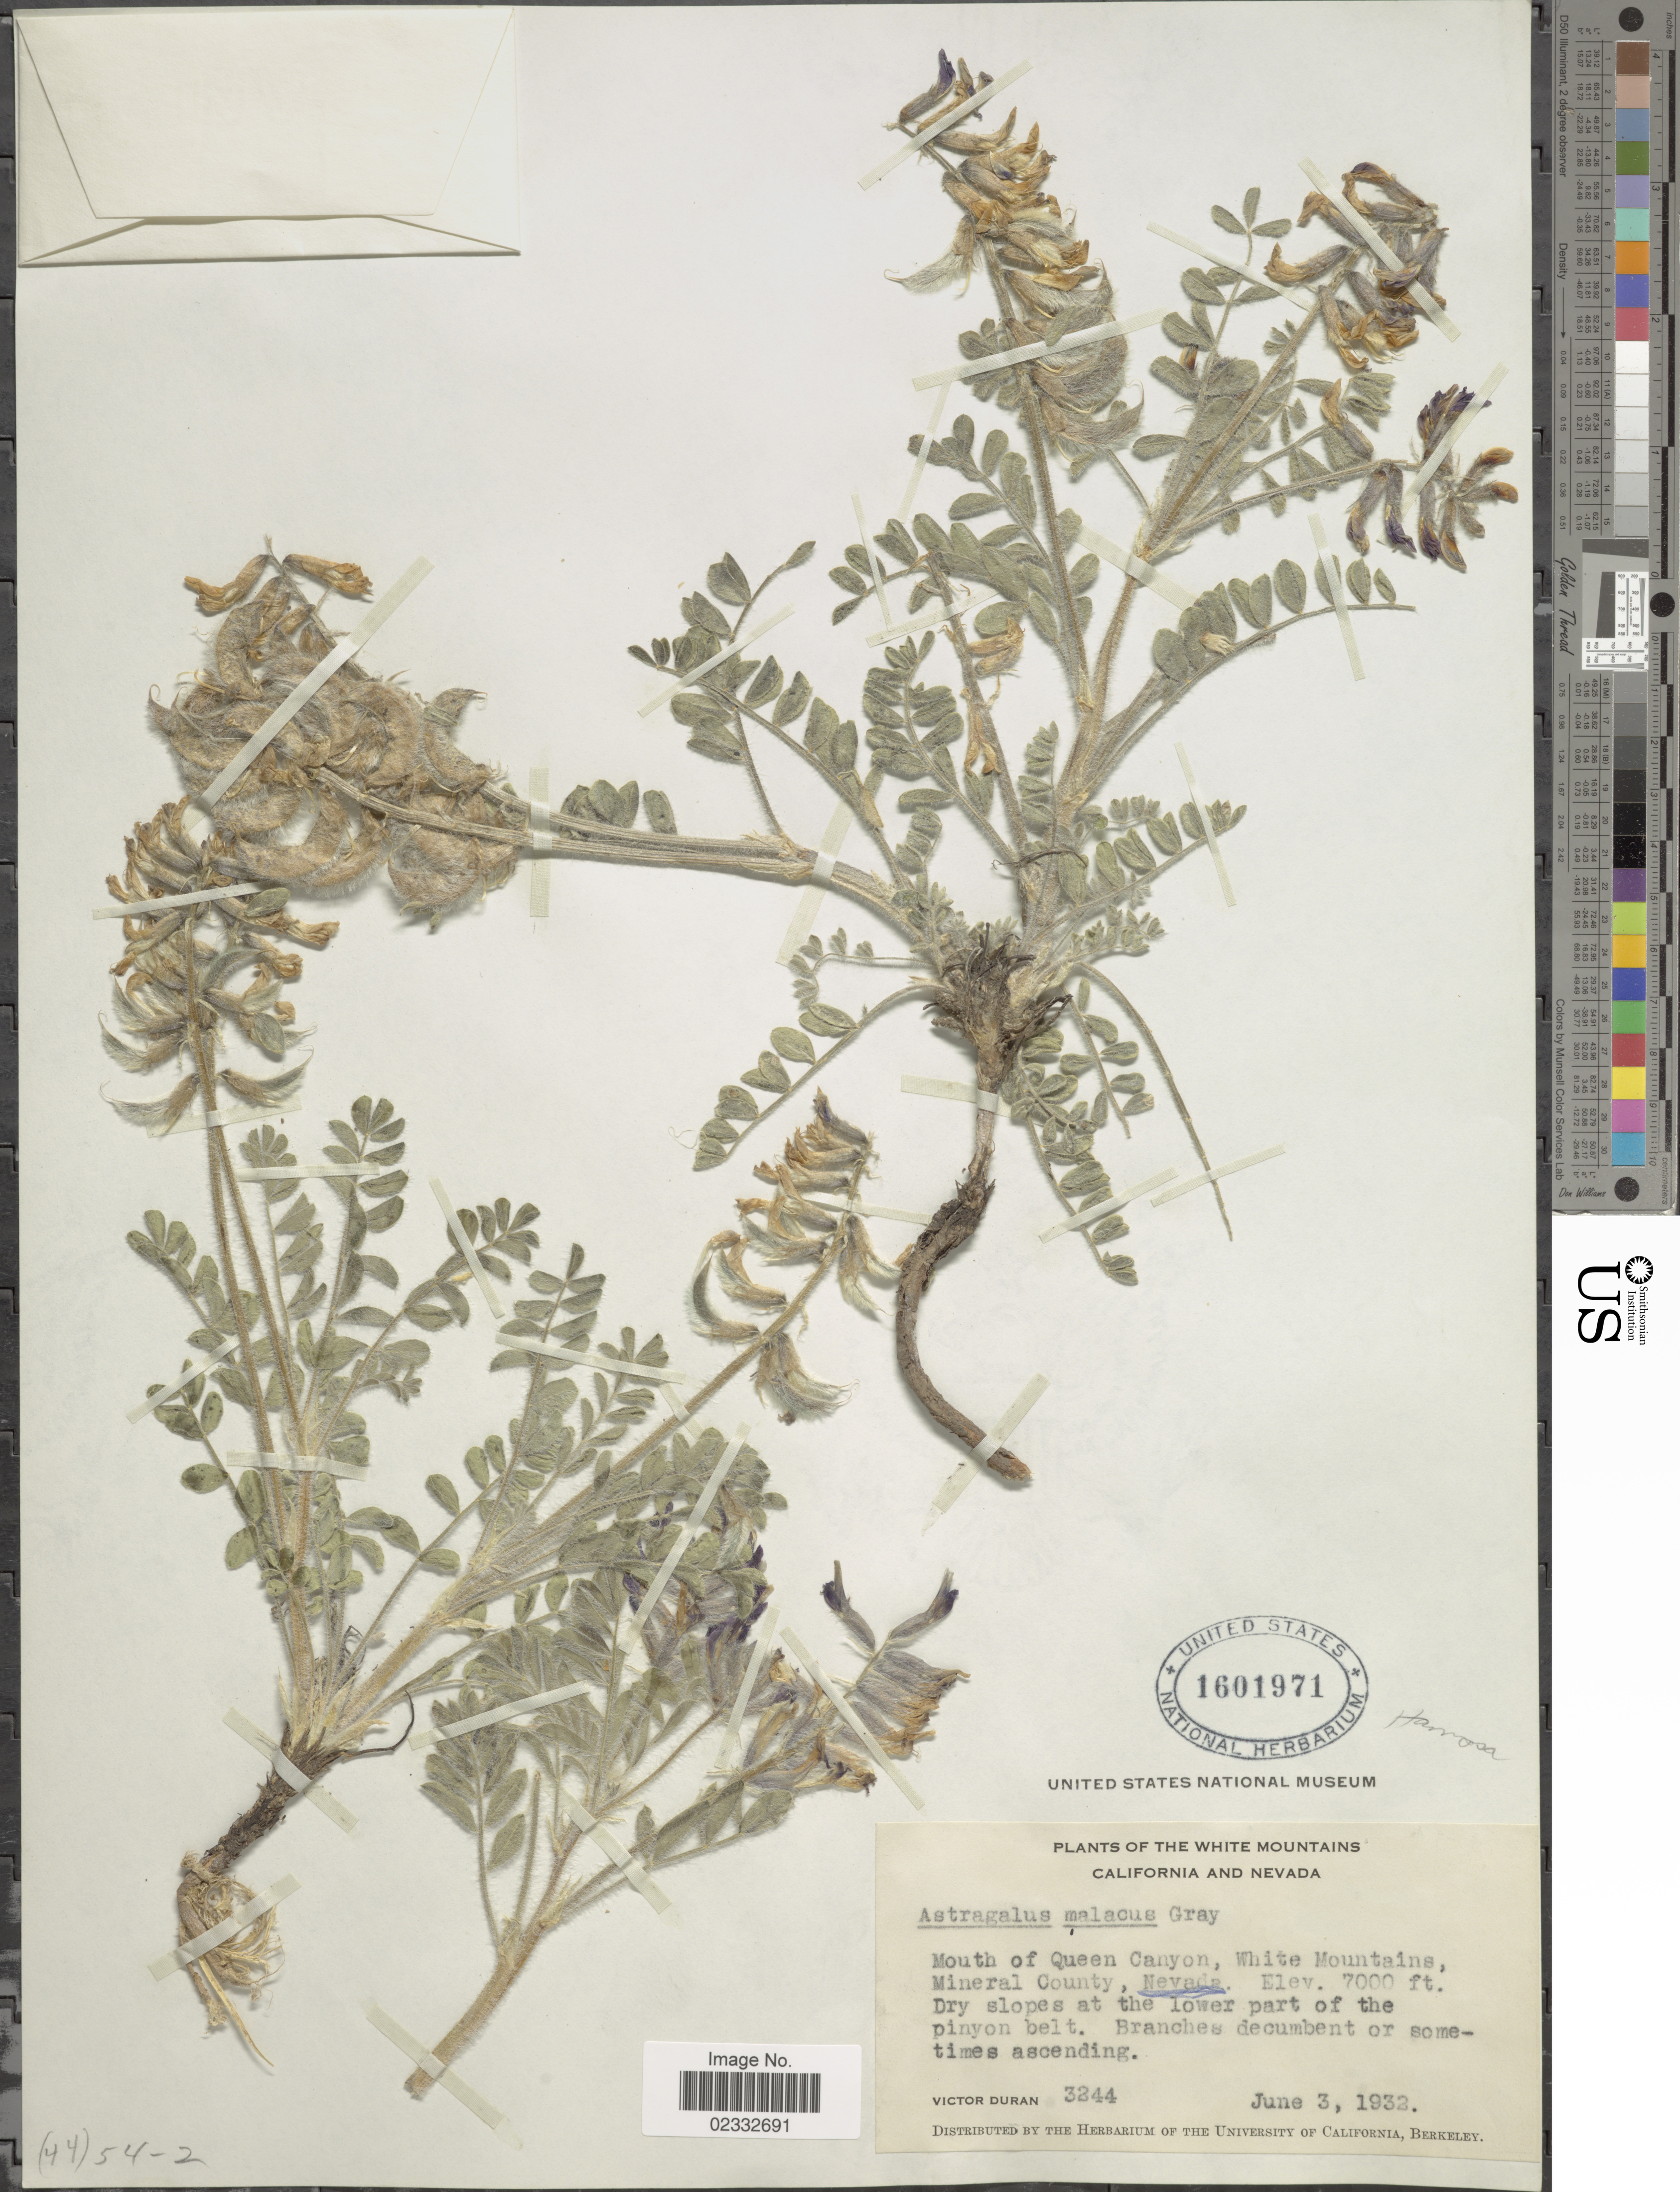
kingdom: Plantae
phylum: Tracheophyta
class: Magnoliopsida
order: Fabales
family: Fabaceae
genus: Astragalus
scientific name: Astragalus malacus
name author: A. Gray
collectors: V. Duran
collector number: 3244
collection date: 1932-06-03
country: United States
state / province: Nevada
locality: White Mountains, mouth of Queen Canyon, White Mountains, Mineral County, dry slopes at the lower part of the pinyon belt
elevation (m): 2134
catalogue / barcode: US 1601971